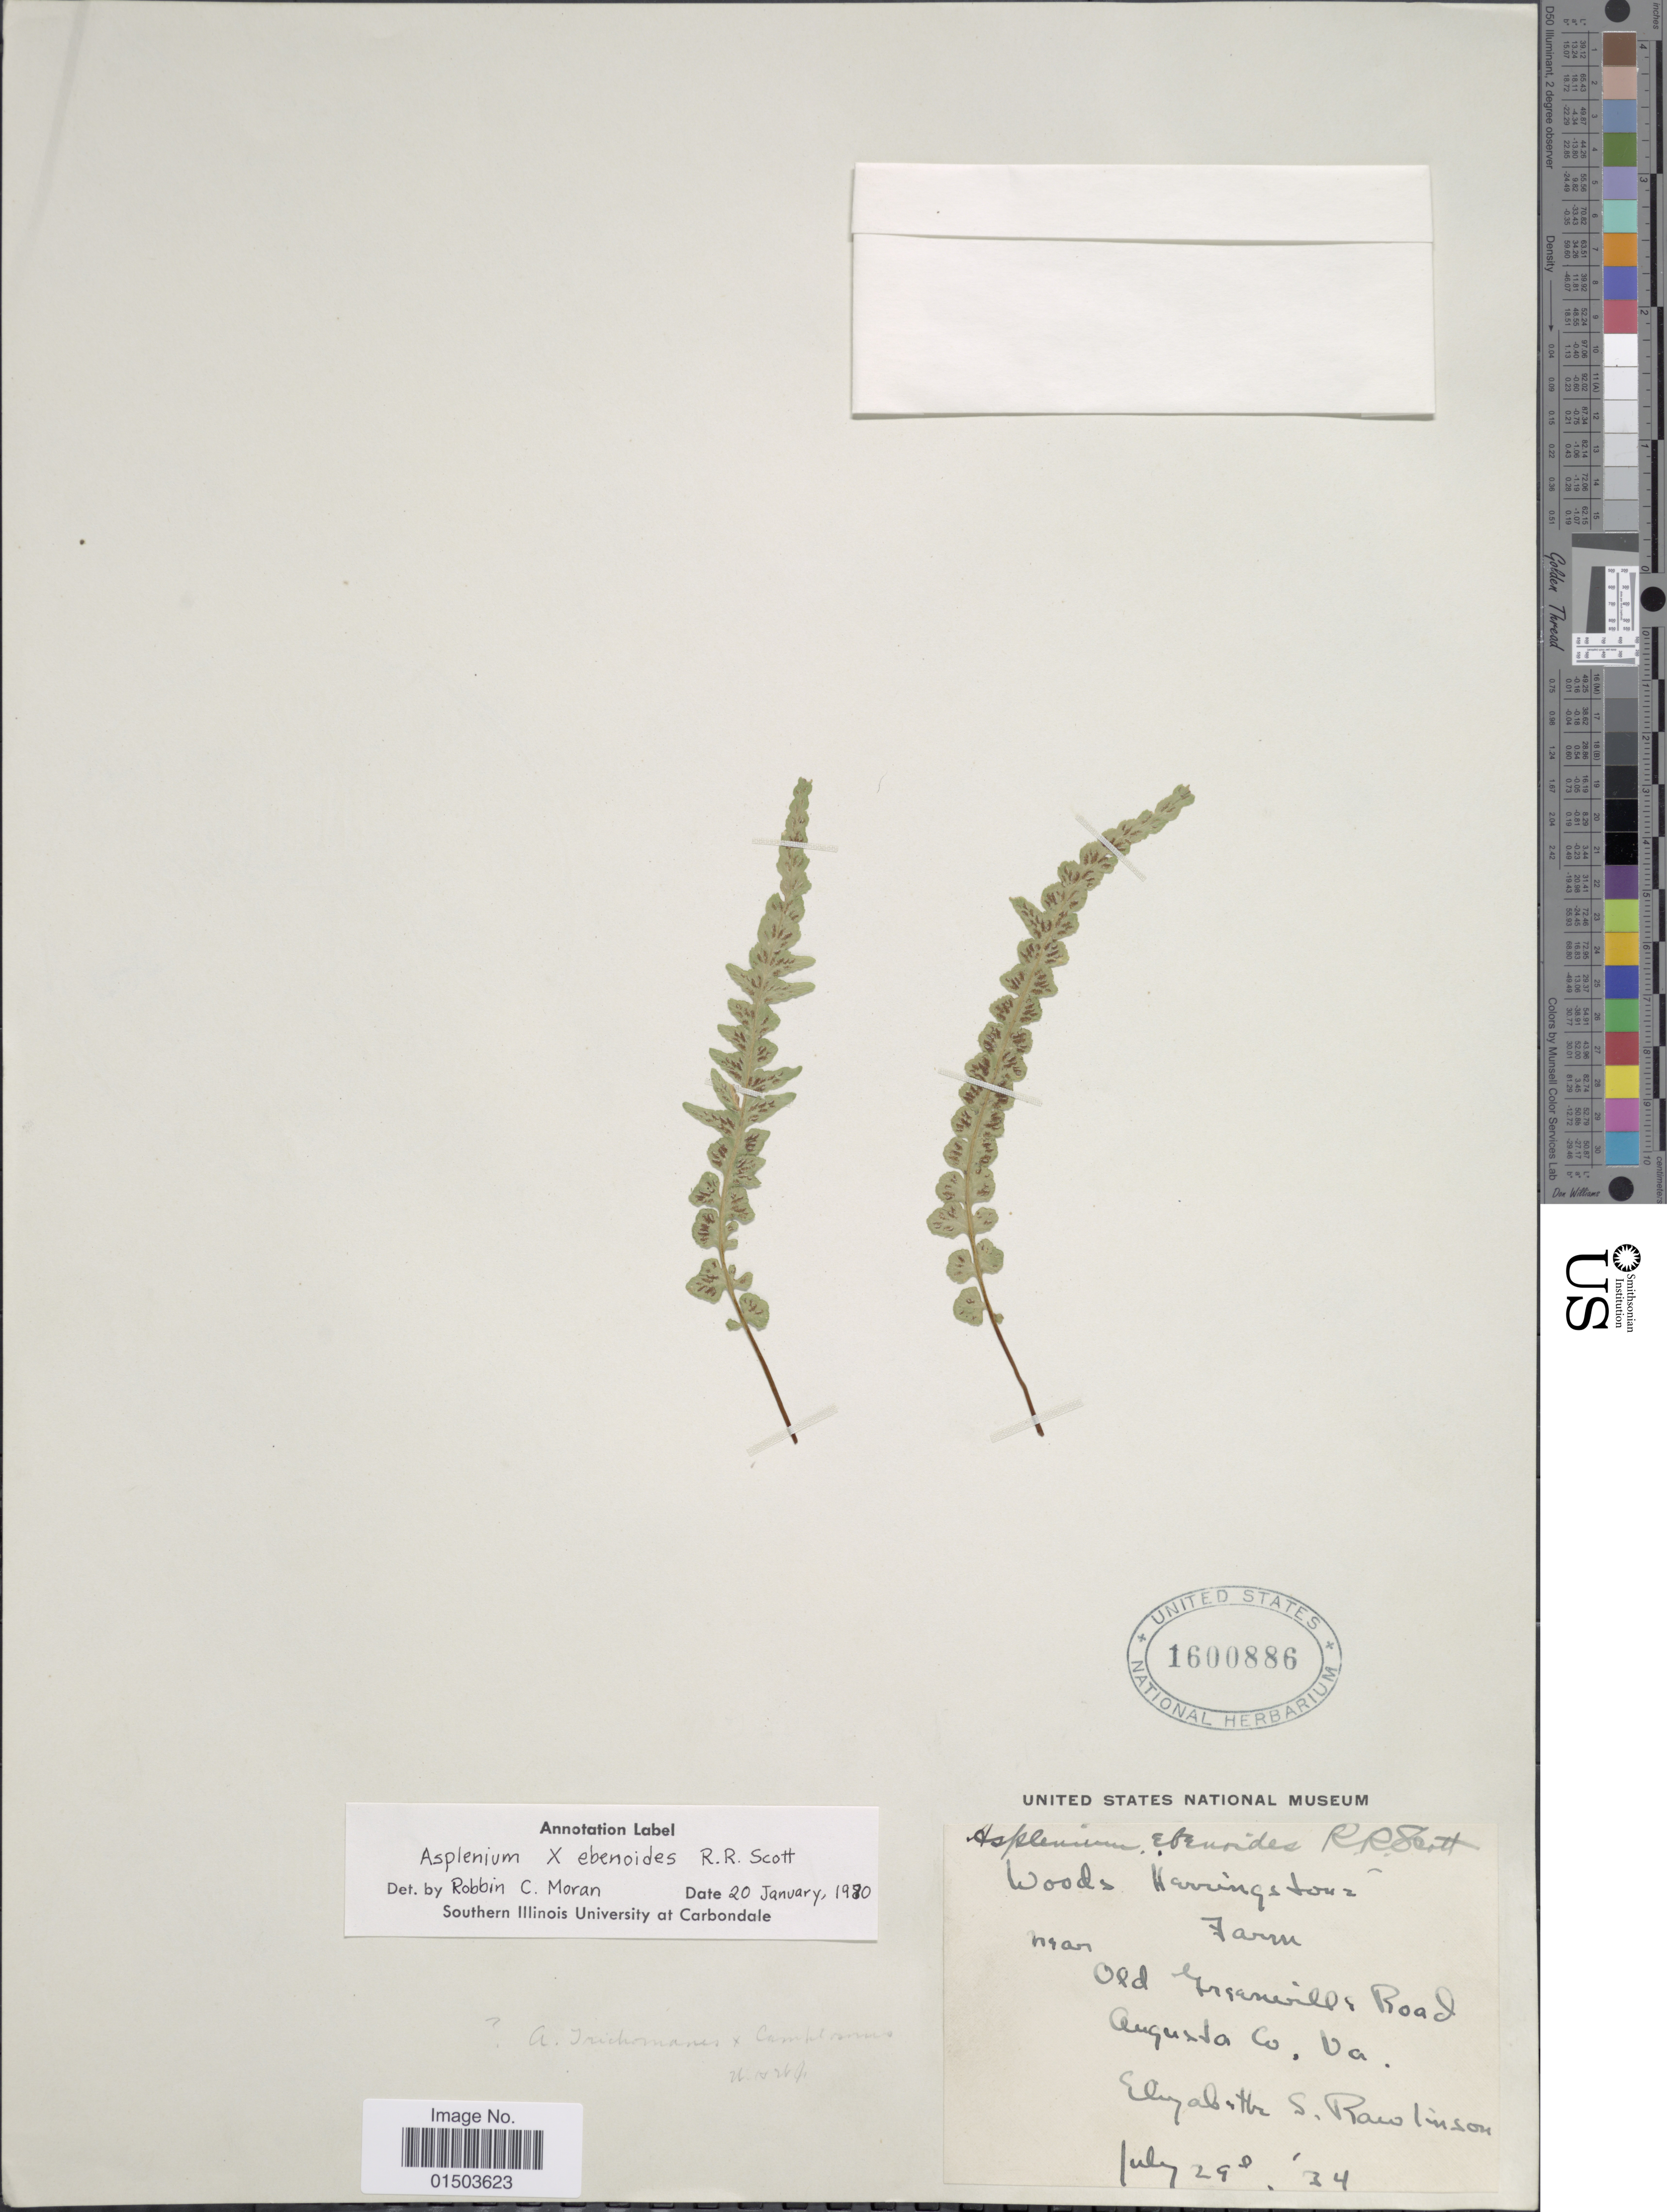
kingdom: Plantae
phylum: Tracheophyta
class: Polypodiopsida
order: Polypodiales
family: Aspleniaceae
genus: Asplenium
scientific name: Asplenium x ebenoides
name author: R.R. Scott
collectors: E. S. Rawlinson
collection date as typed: Transcribed d/m/y: 29/7/34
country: United States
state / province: Virginia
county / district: Augusta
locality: Woods Harringston's Farm near Old Greenville Road.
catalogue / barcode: US 1600886